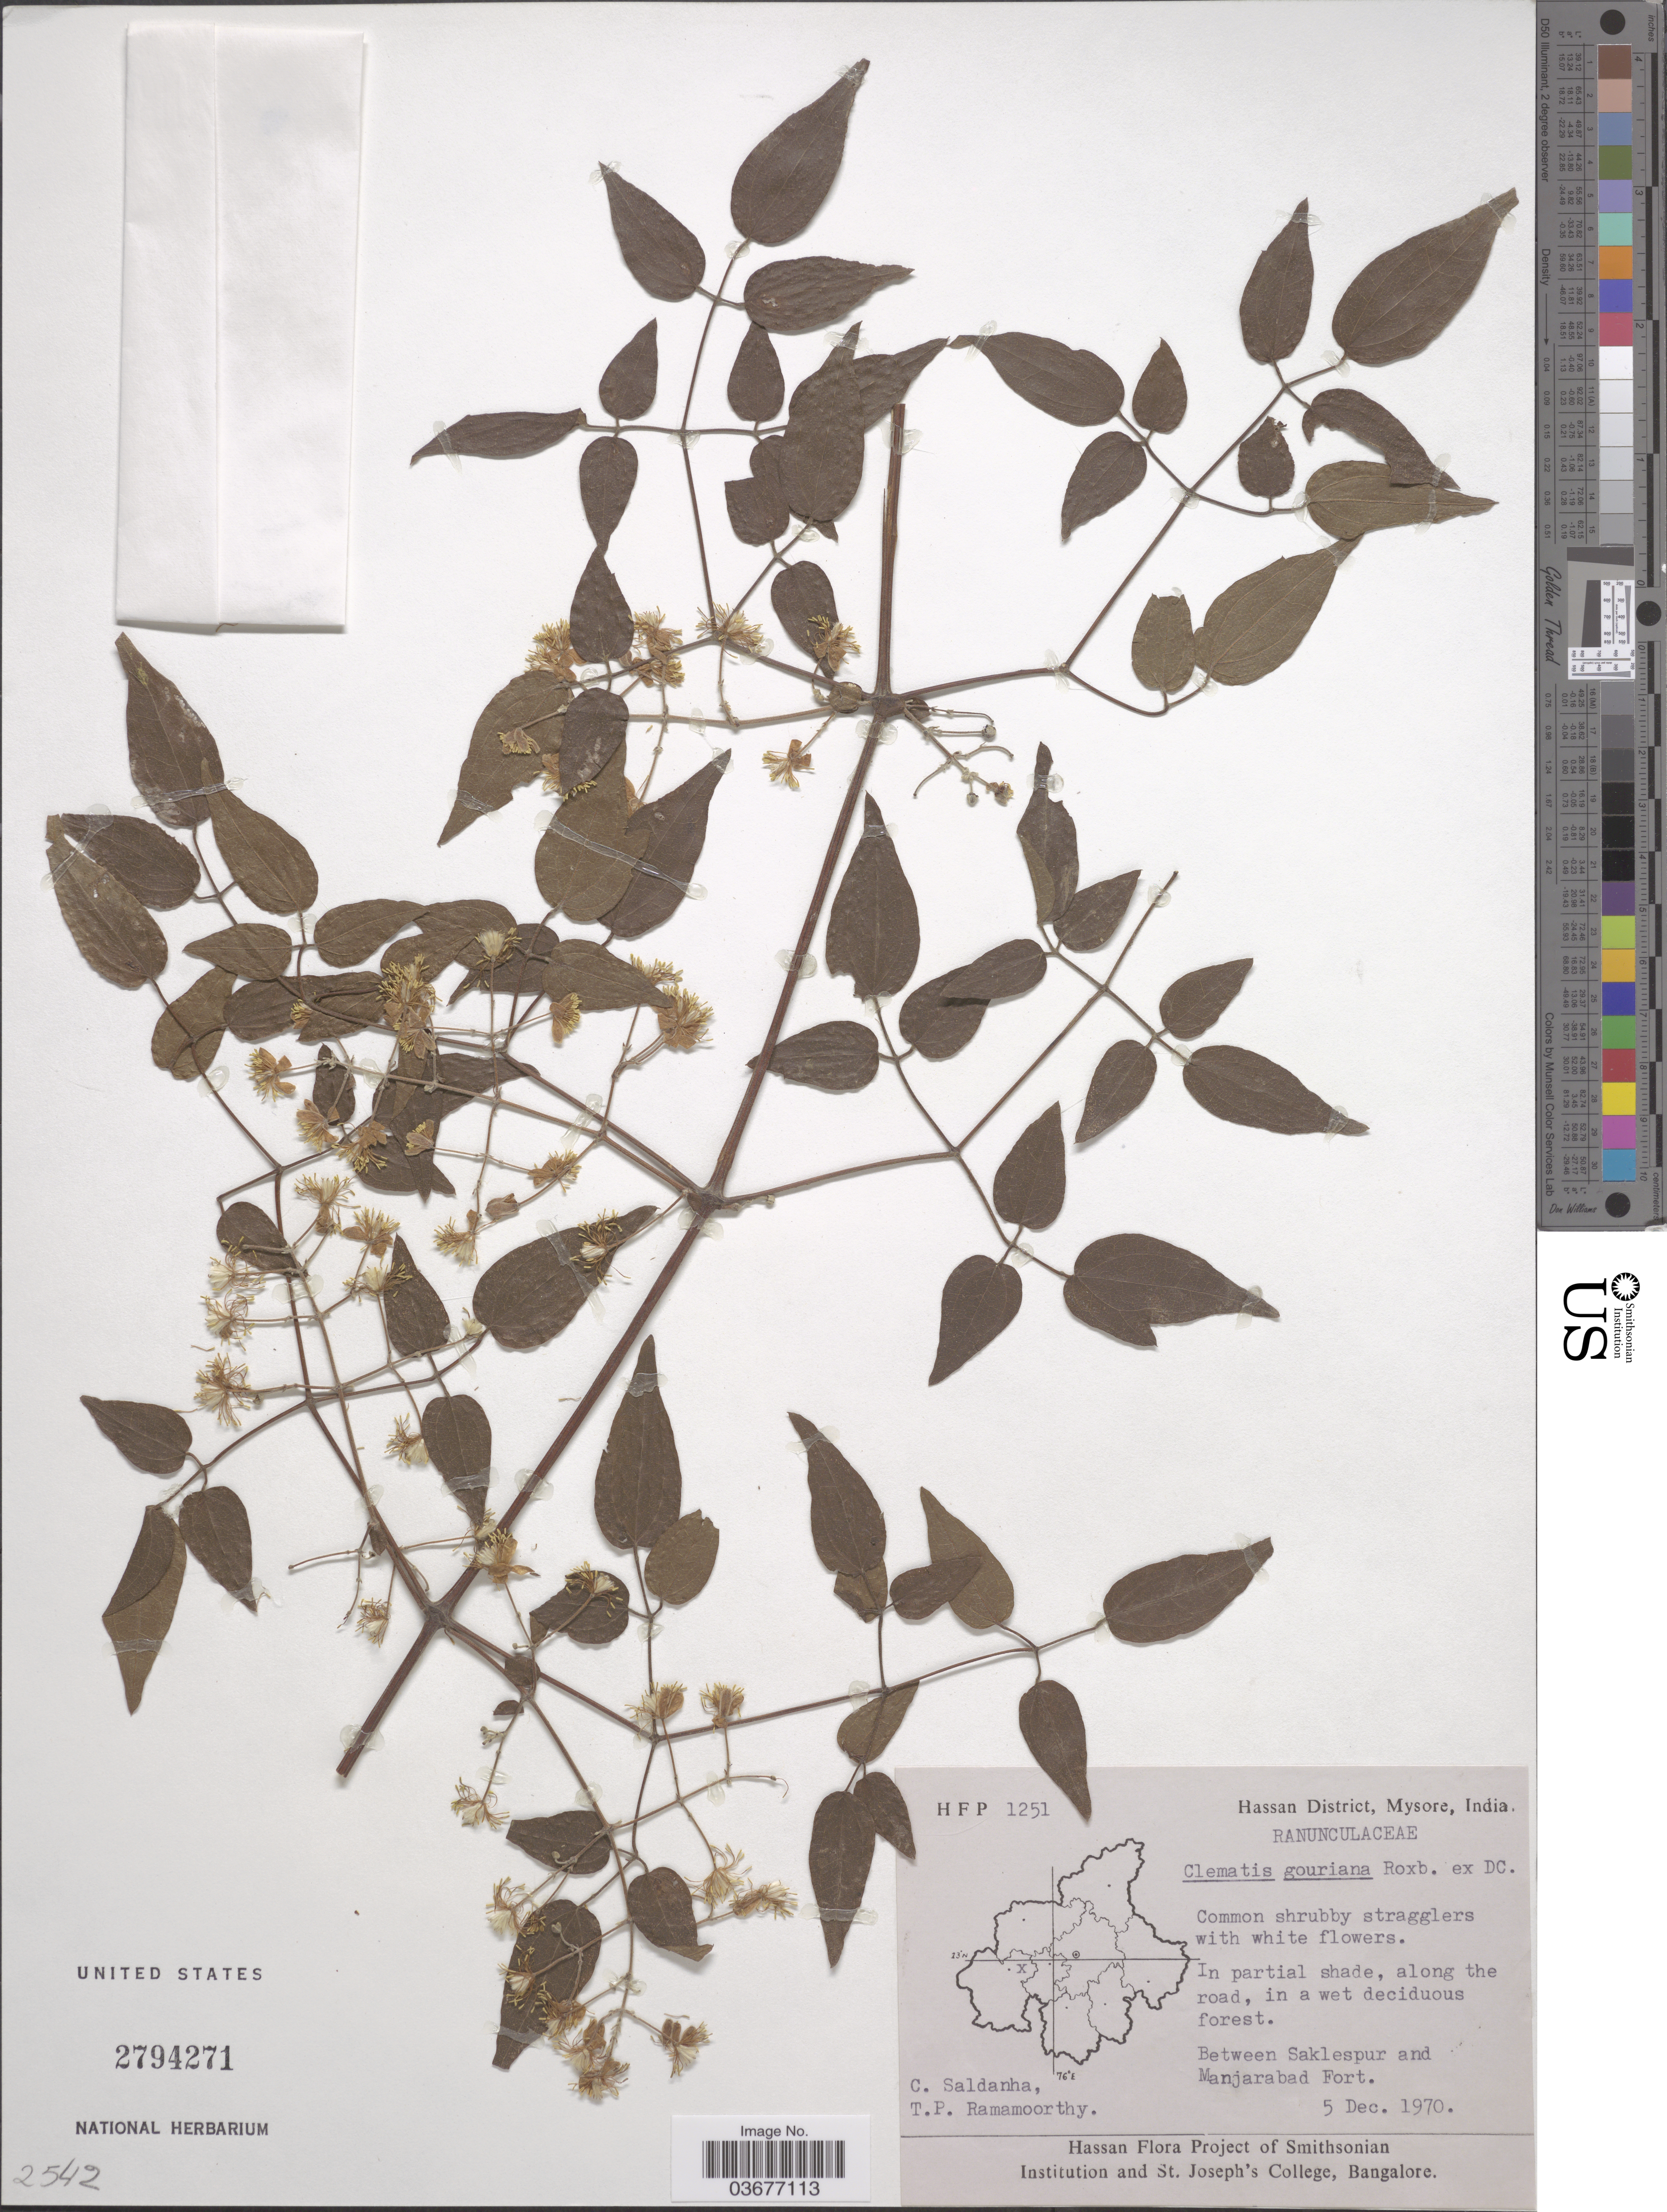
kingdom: Plantae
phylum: Tracheophyta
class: Magnoliopsida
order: Ranunculales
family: Ranunculaceae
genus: Clematis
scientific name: Clematis gouriana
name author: Roxb. ex DC.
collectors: C. Saldanha & T. P. Ramamoorthy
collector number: HFP 1251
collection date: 1970-12-05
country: India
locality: Hassan District, Mysore. Between Saklespur and Manjarabad Fort.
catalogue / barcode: US 2794271